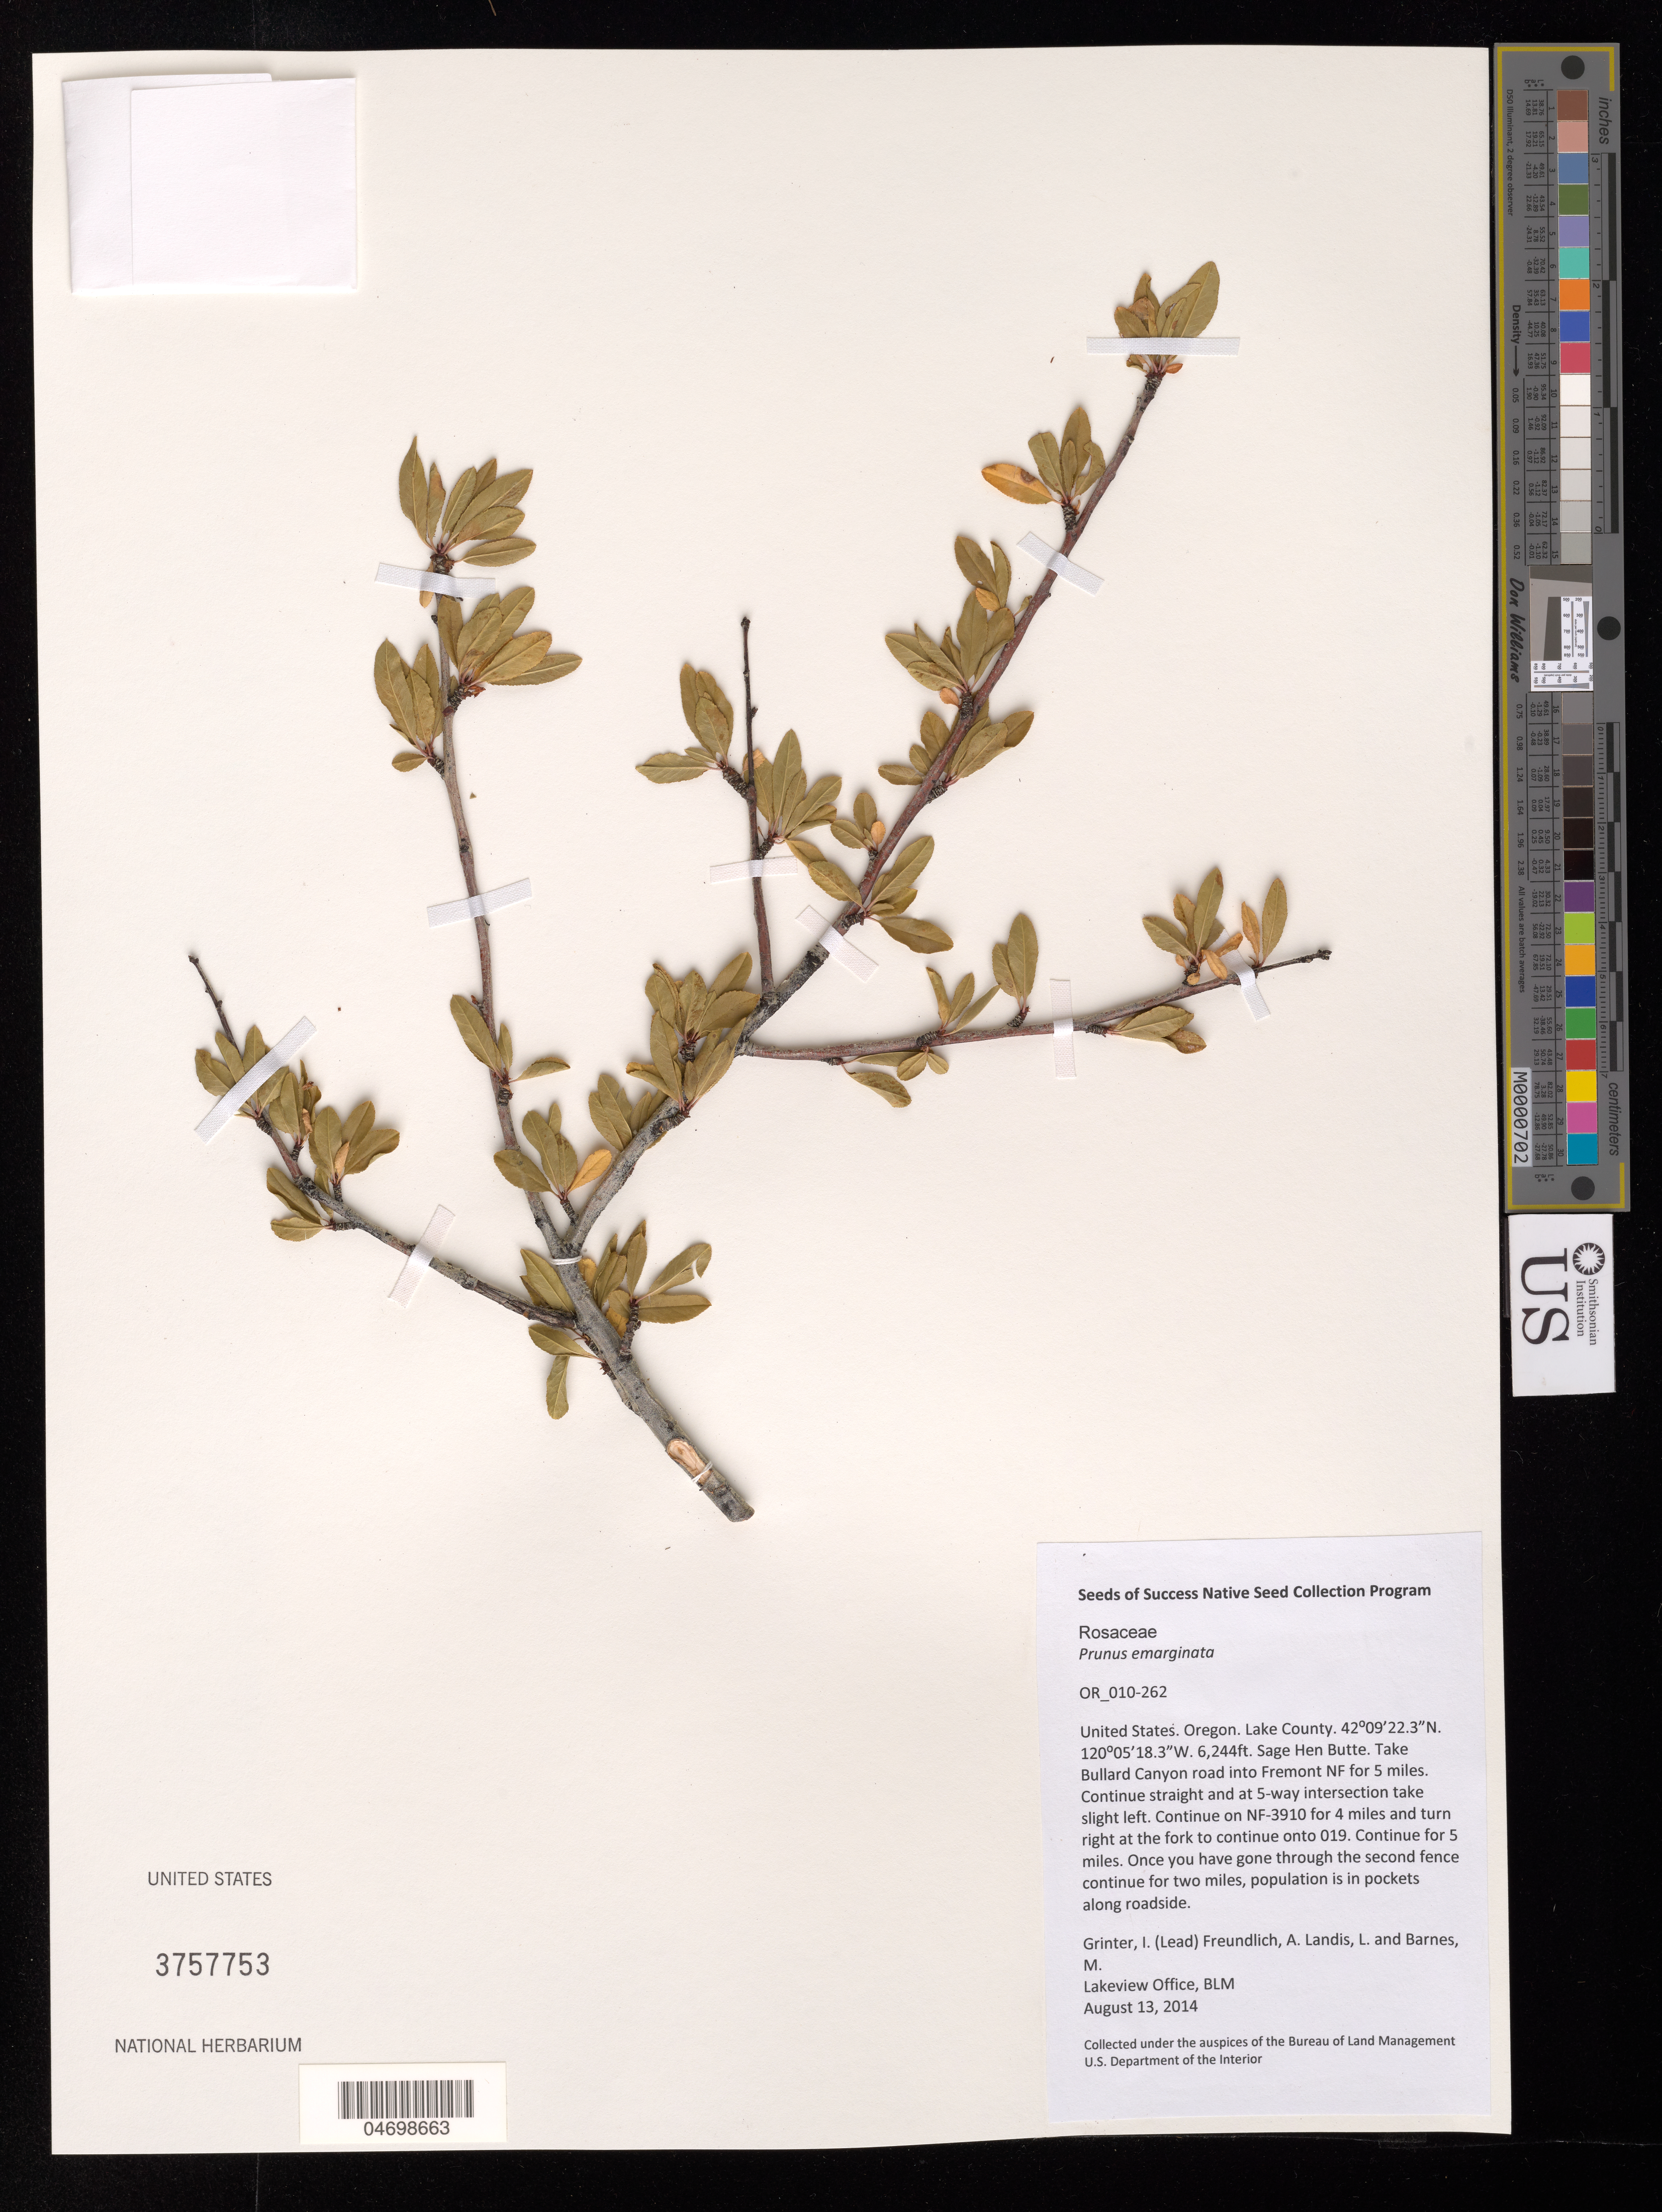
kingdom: Plantae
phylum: Tracheophyta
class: Magnoliopsida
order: Rosales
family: Rosaceae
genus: Prunus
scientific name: Prunus emarginata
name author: (Douglas ex Hook.) Eaton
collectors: I. Grinter, A. Freundlich, L. Landis & M. Barnes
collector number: OR010-262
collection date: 2014-08-13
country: United States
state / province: Oregon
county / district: Lake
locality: Sage Hen Butte.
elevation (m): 1903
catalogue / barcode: US 3757753